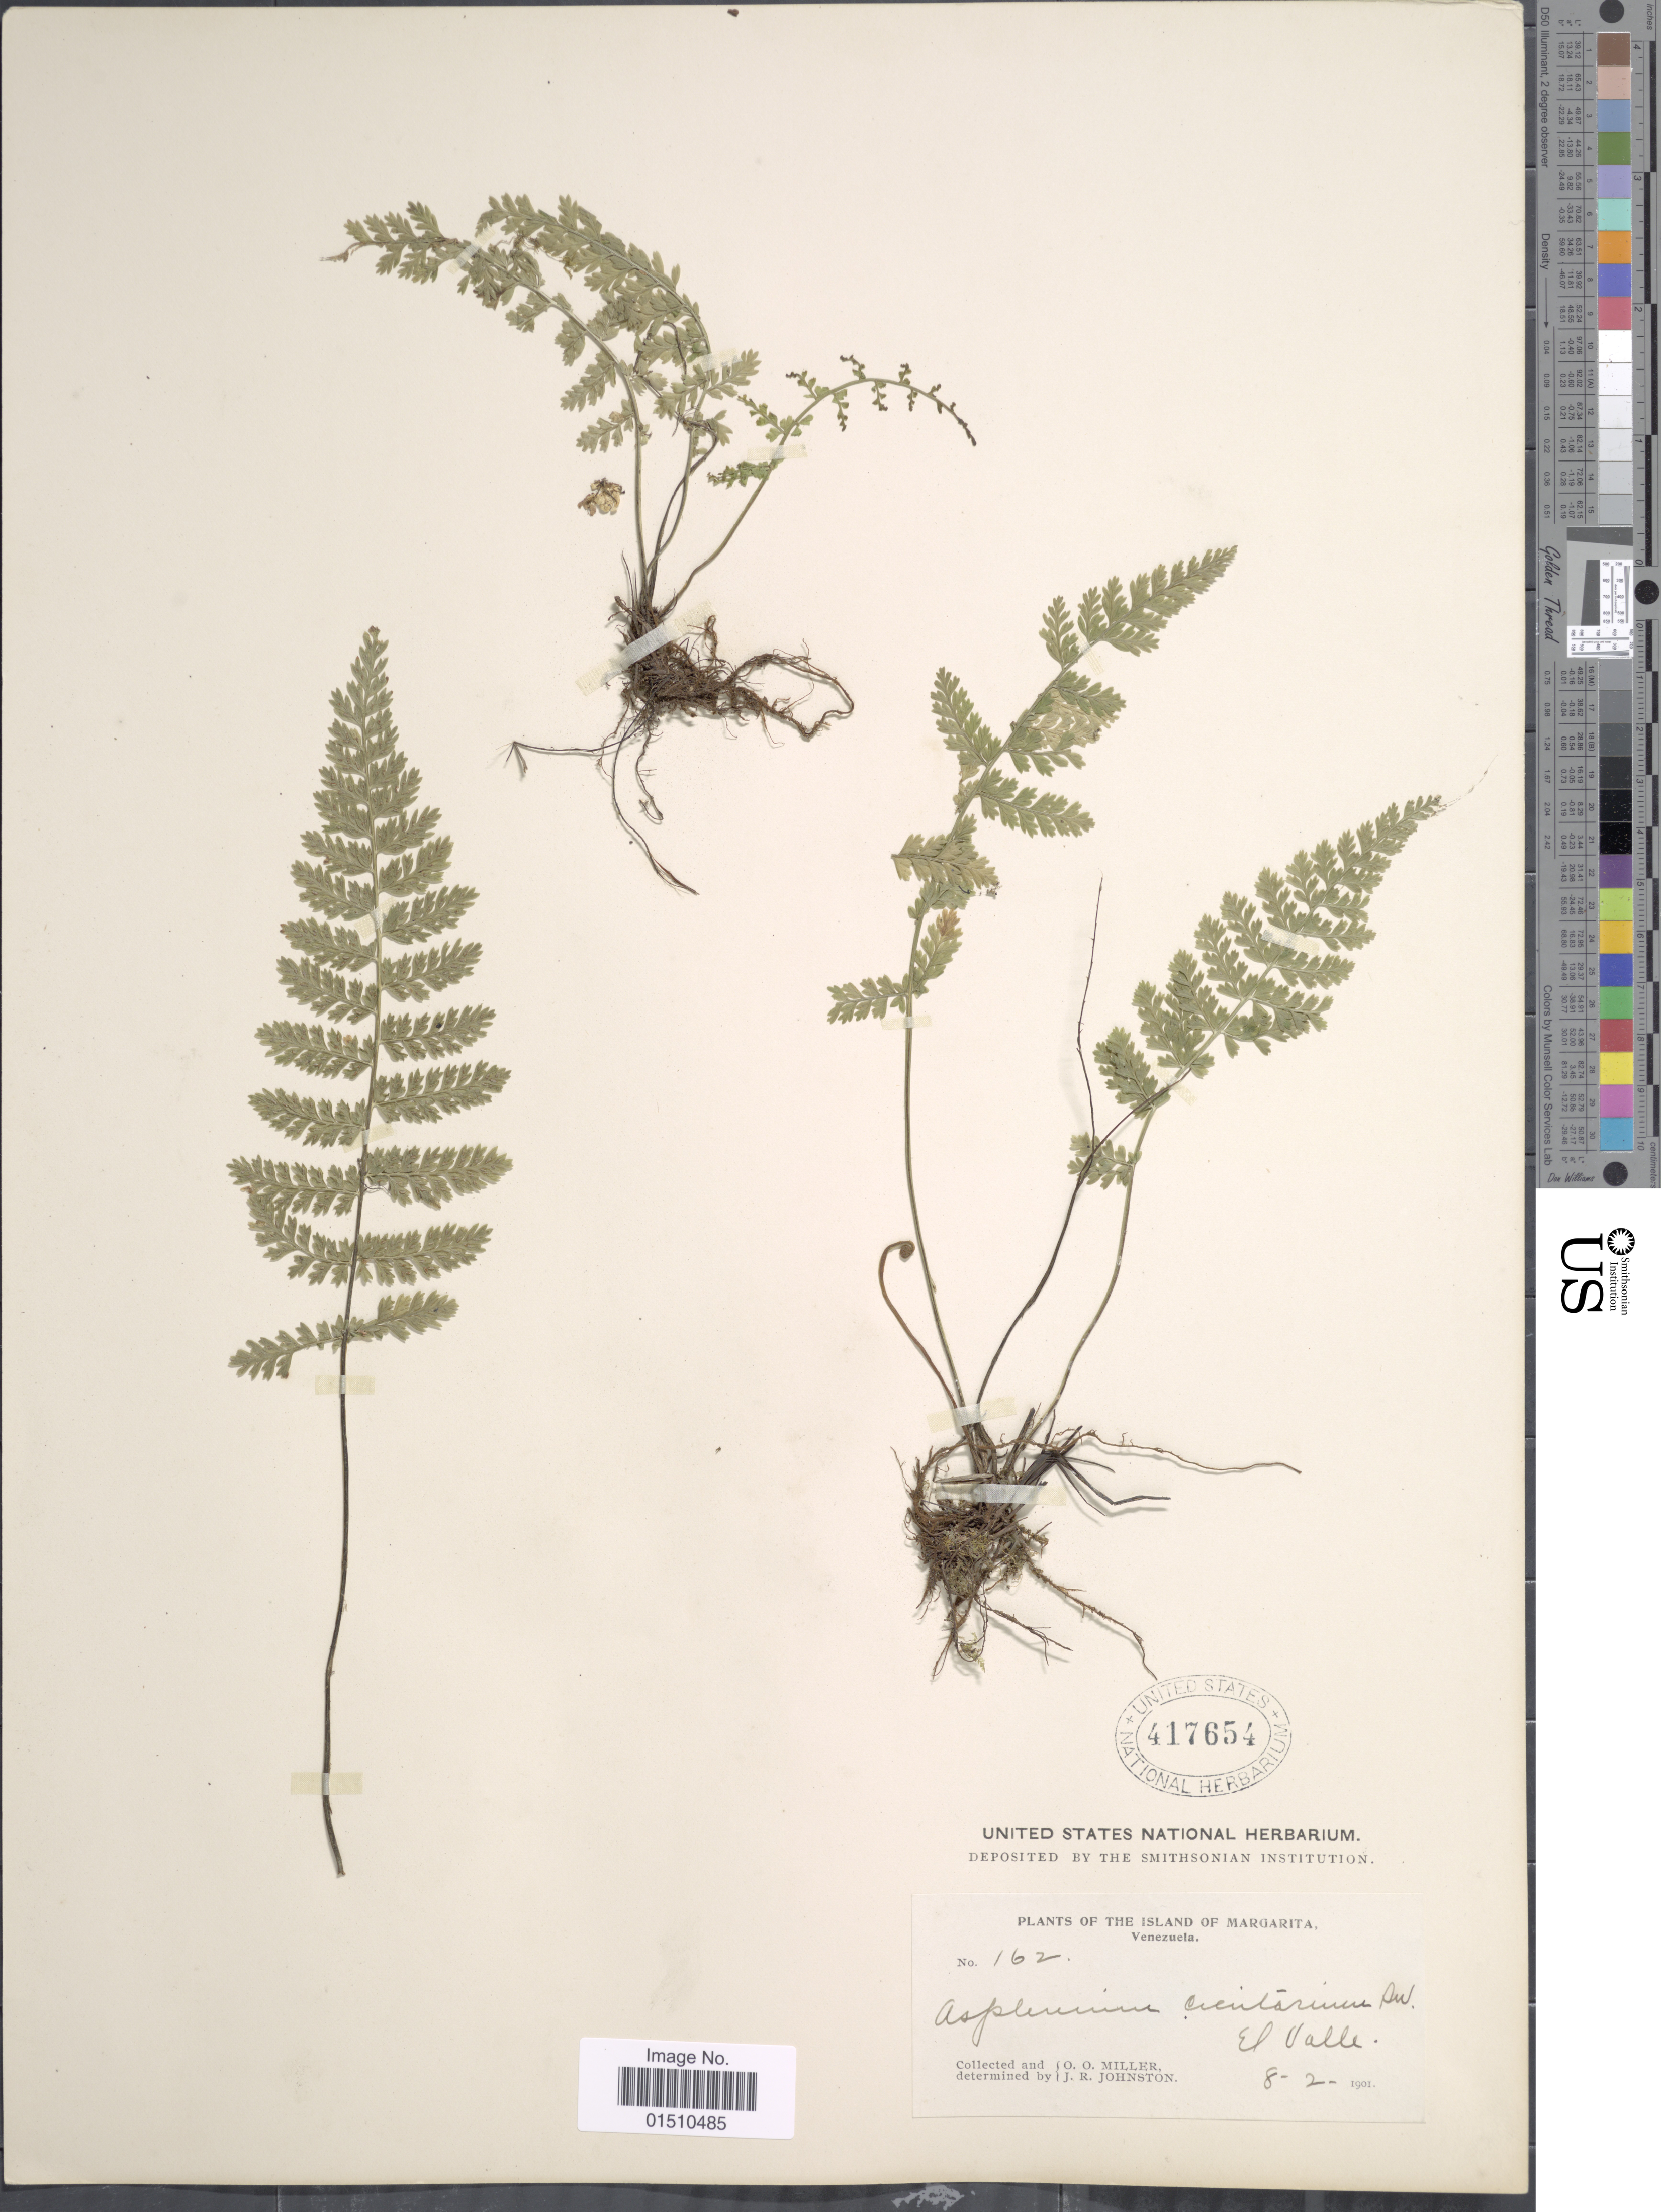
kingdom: Plantae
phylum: Tracheophyta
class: Polypodiopsida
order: Polypodiales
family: Aspleniaceae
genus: Asplenium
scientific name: Asplenium cristatum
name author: Lam.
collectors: O. O. Miller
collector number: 162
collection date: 1901-02-08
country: Venezuela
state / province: Nueva Esparta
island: Margarita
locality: Venezuela, Island of Margarita, El Valle.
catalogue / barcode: US 417654